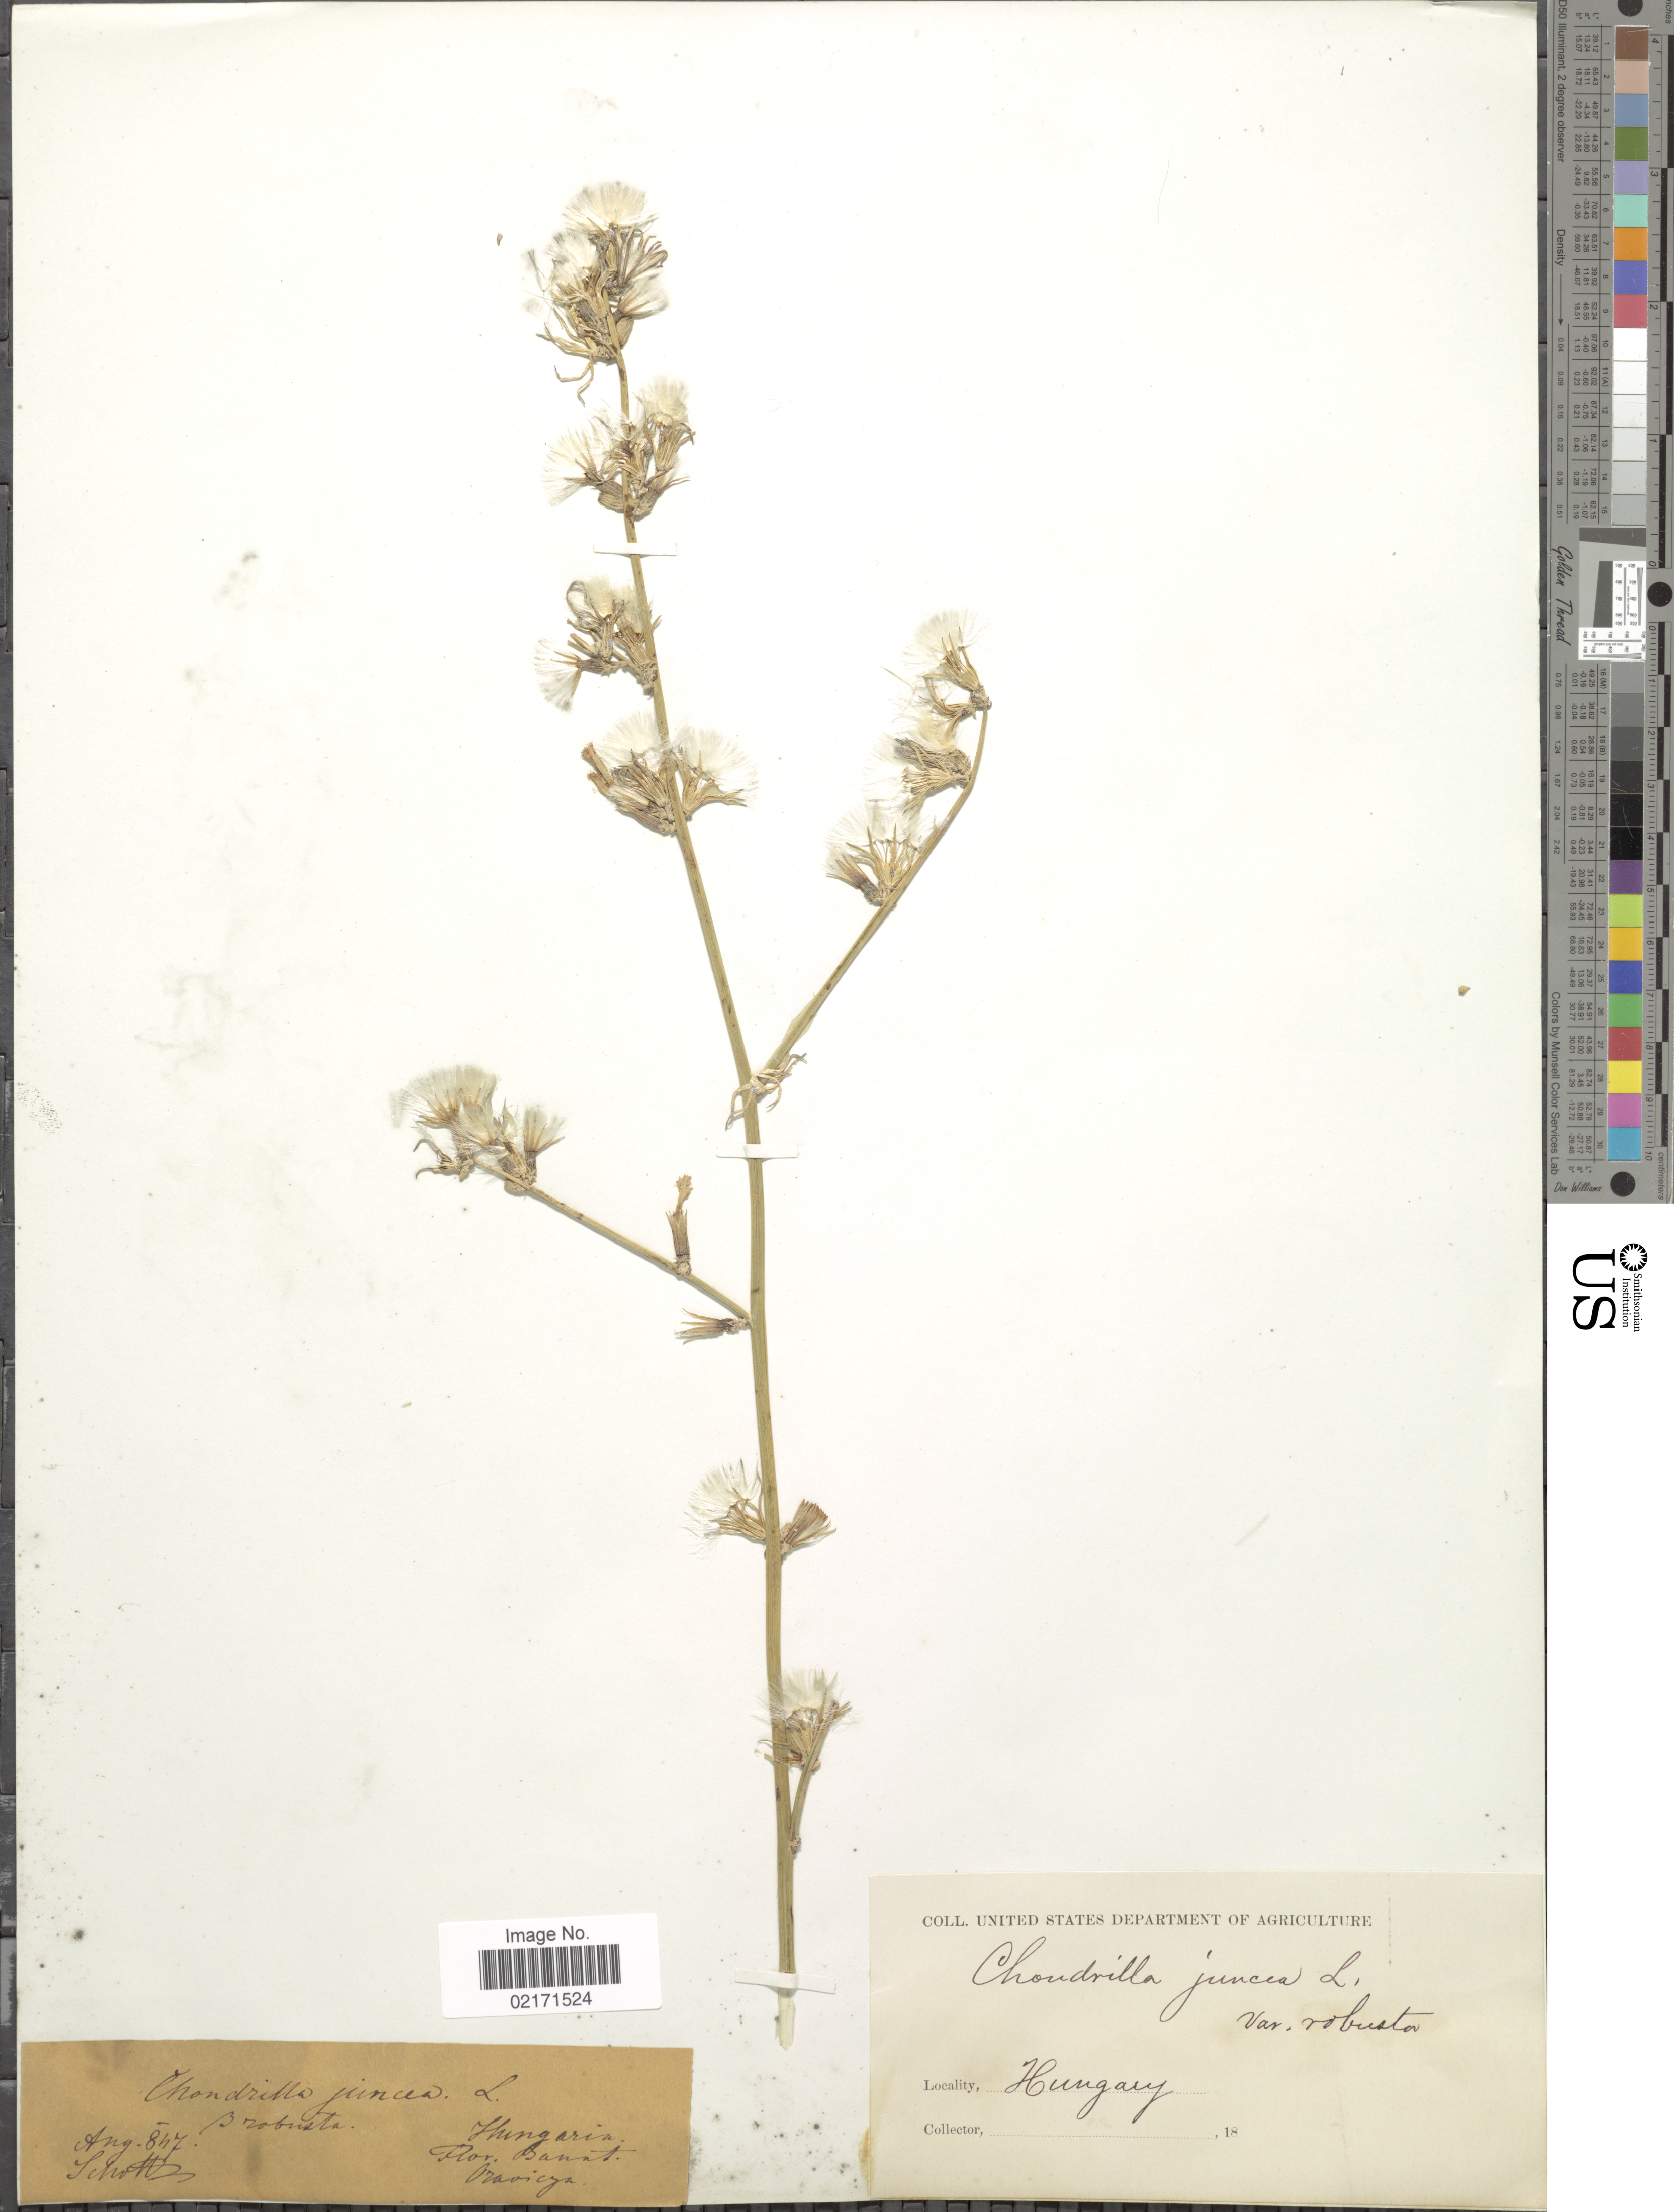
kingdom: Plantae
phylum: Tracheophyta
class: Magnoliopsida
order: Asterales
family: Asteraceae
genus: Chondrilla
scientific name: Chondrilla juncea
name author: L.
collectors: Schott, --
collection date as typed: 18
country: Romania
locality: Flor. Banat, Oravicza